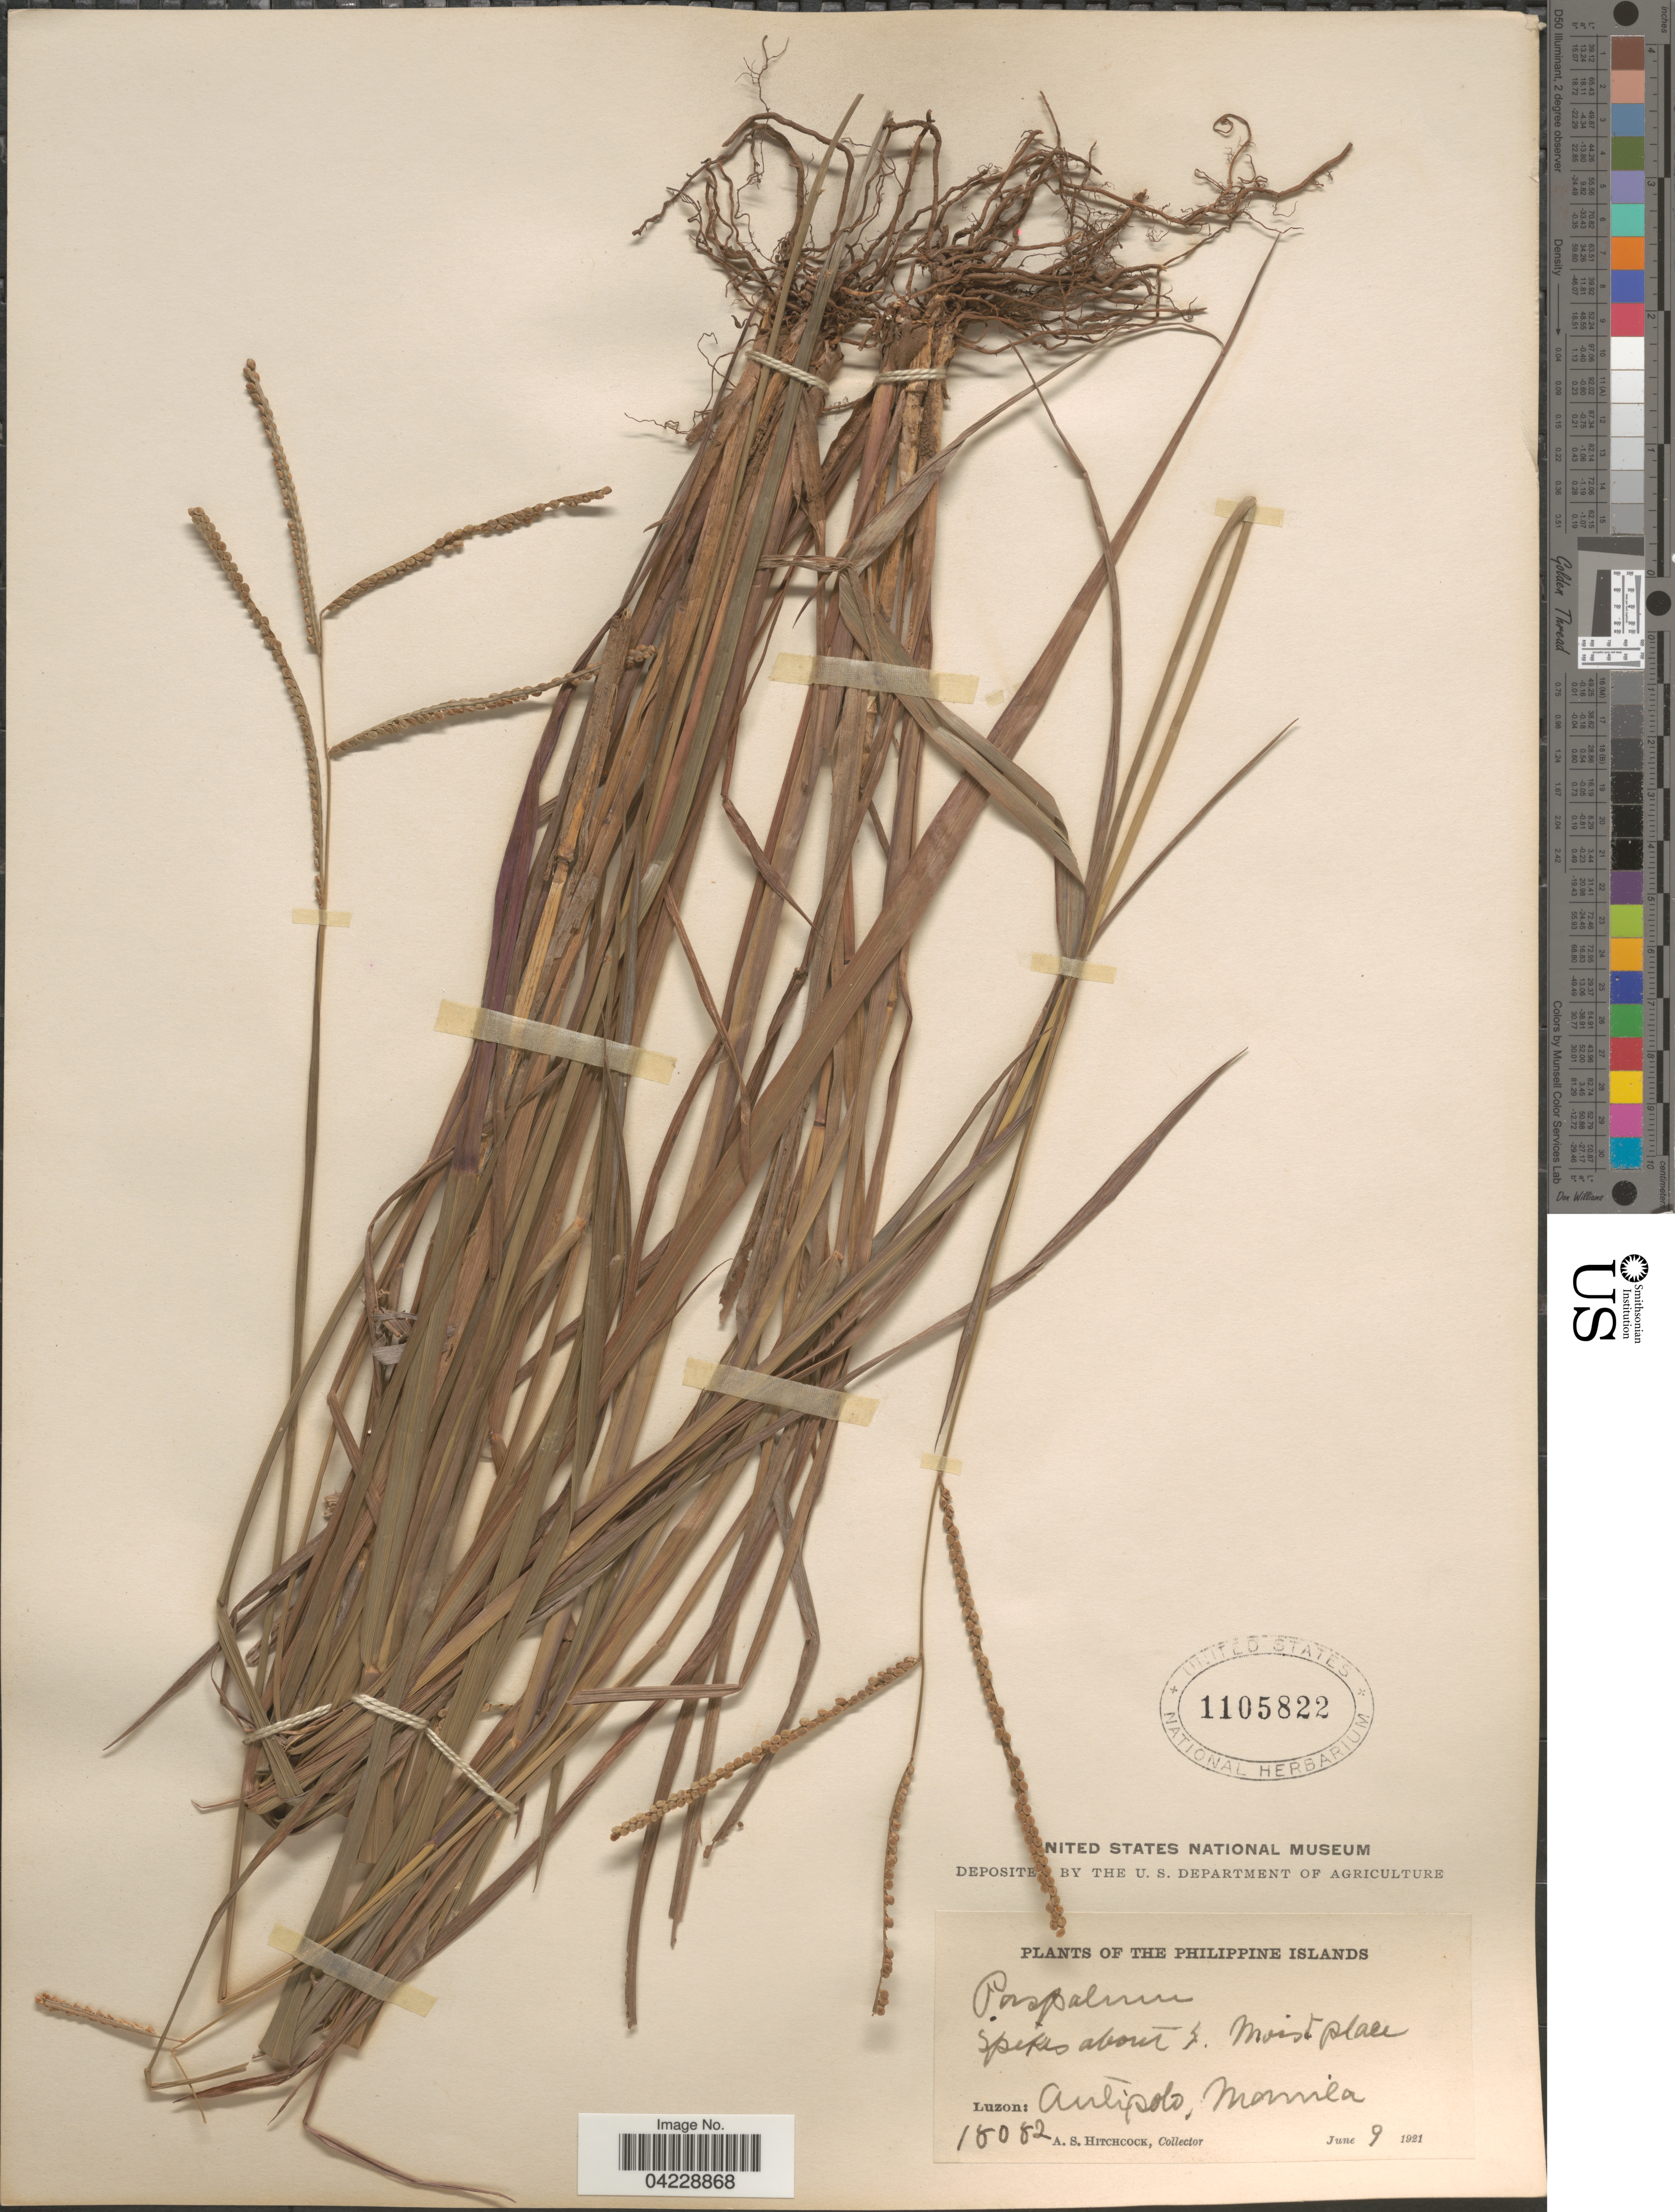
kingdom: Plantae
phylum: Tracheophyta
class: Liliopsida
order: Poales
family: Poaceae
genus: Paspalum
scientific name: Paspalum scrobiculatum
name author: L.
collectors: A. S. Hitchcock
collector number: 18082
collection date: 1921-06-09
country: Philippines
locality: Luzon: Antipolo, Manila.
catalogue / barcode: US 1105822